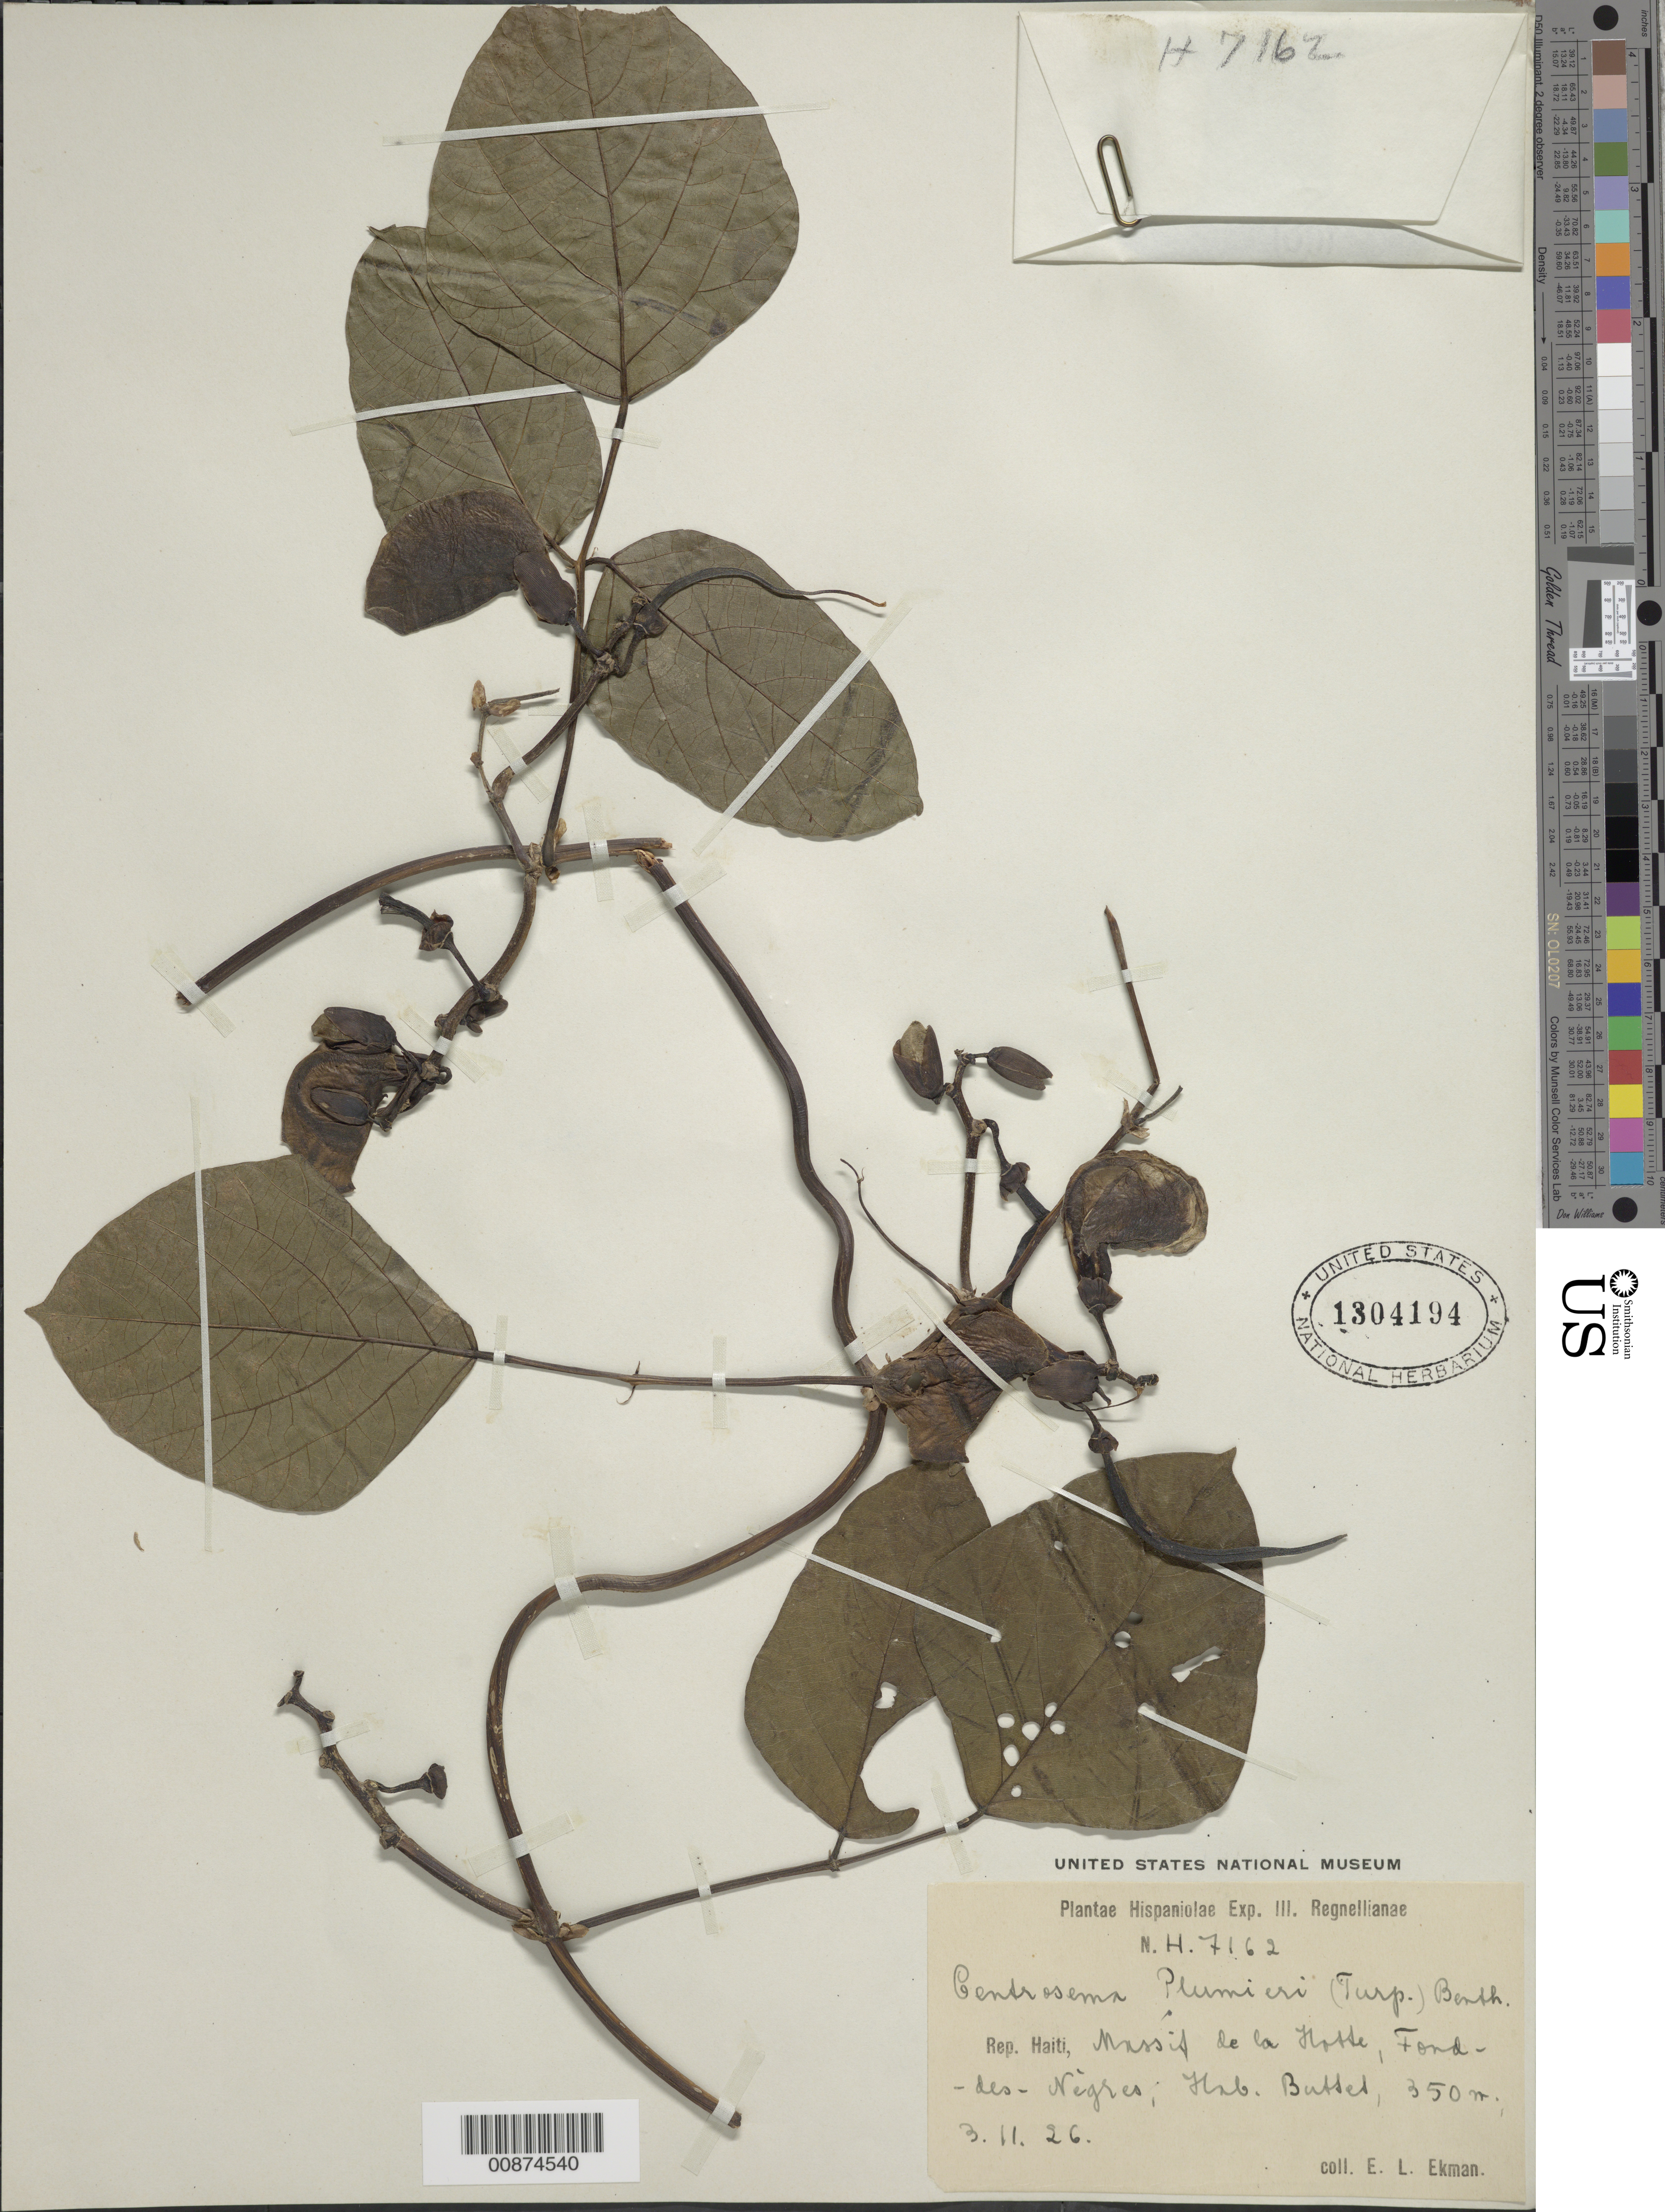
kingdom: Plantae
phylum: Tracheophyta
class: Magnoliopsida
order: Fabales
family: Fabaceae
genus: Centrosema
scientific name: Centrosema plumieri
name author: (Turpin ex Pers.) Benth.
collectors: E. L. Ekman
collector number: H 7162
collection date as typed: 03 Nov 1926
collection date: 1926-11-03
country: Haiti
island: Hispaniola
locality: Massif de la Hotte, Fond-des-Nègres, Hab. Buttet.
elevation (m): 350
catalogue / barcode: US 1304194